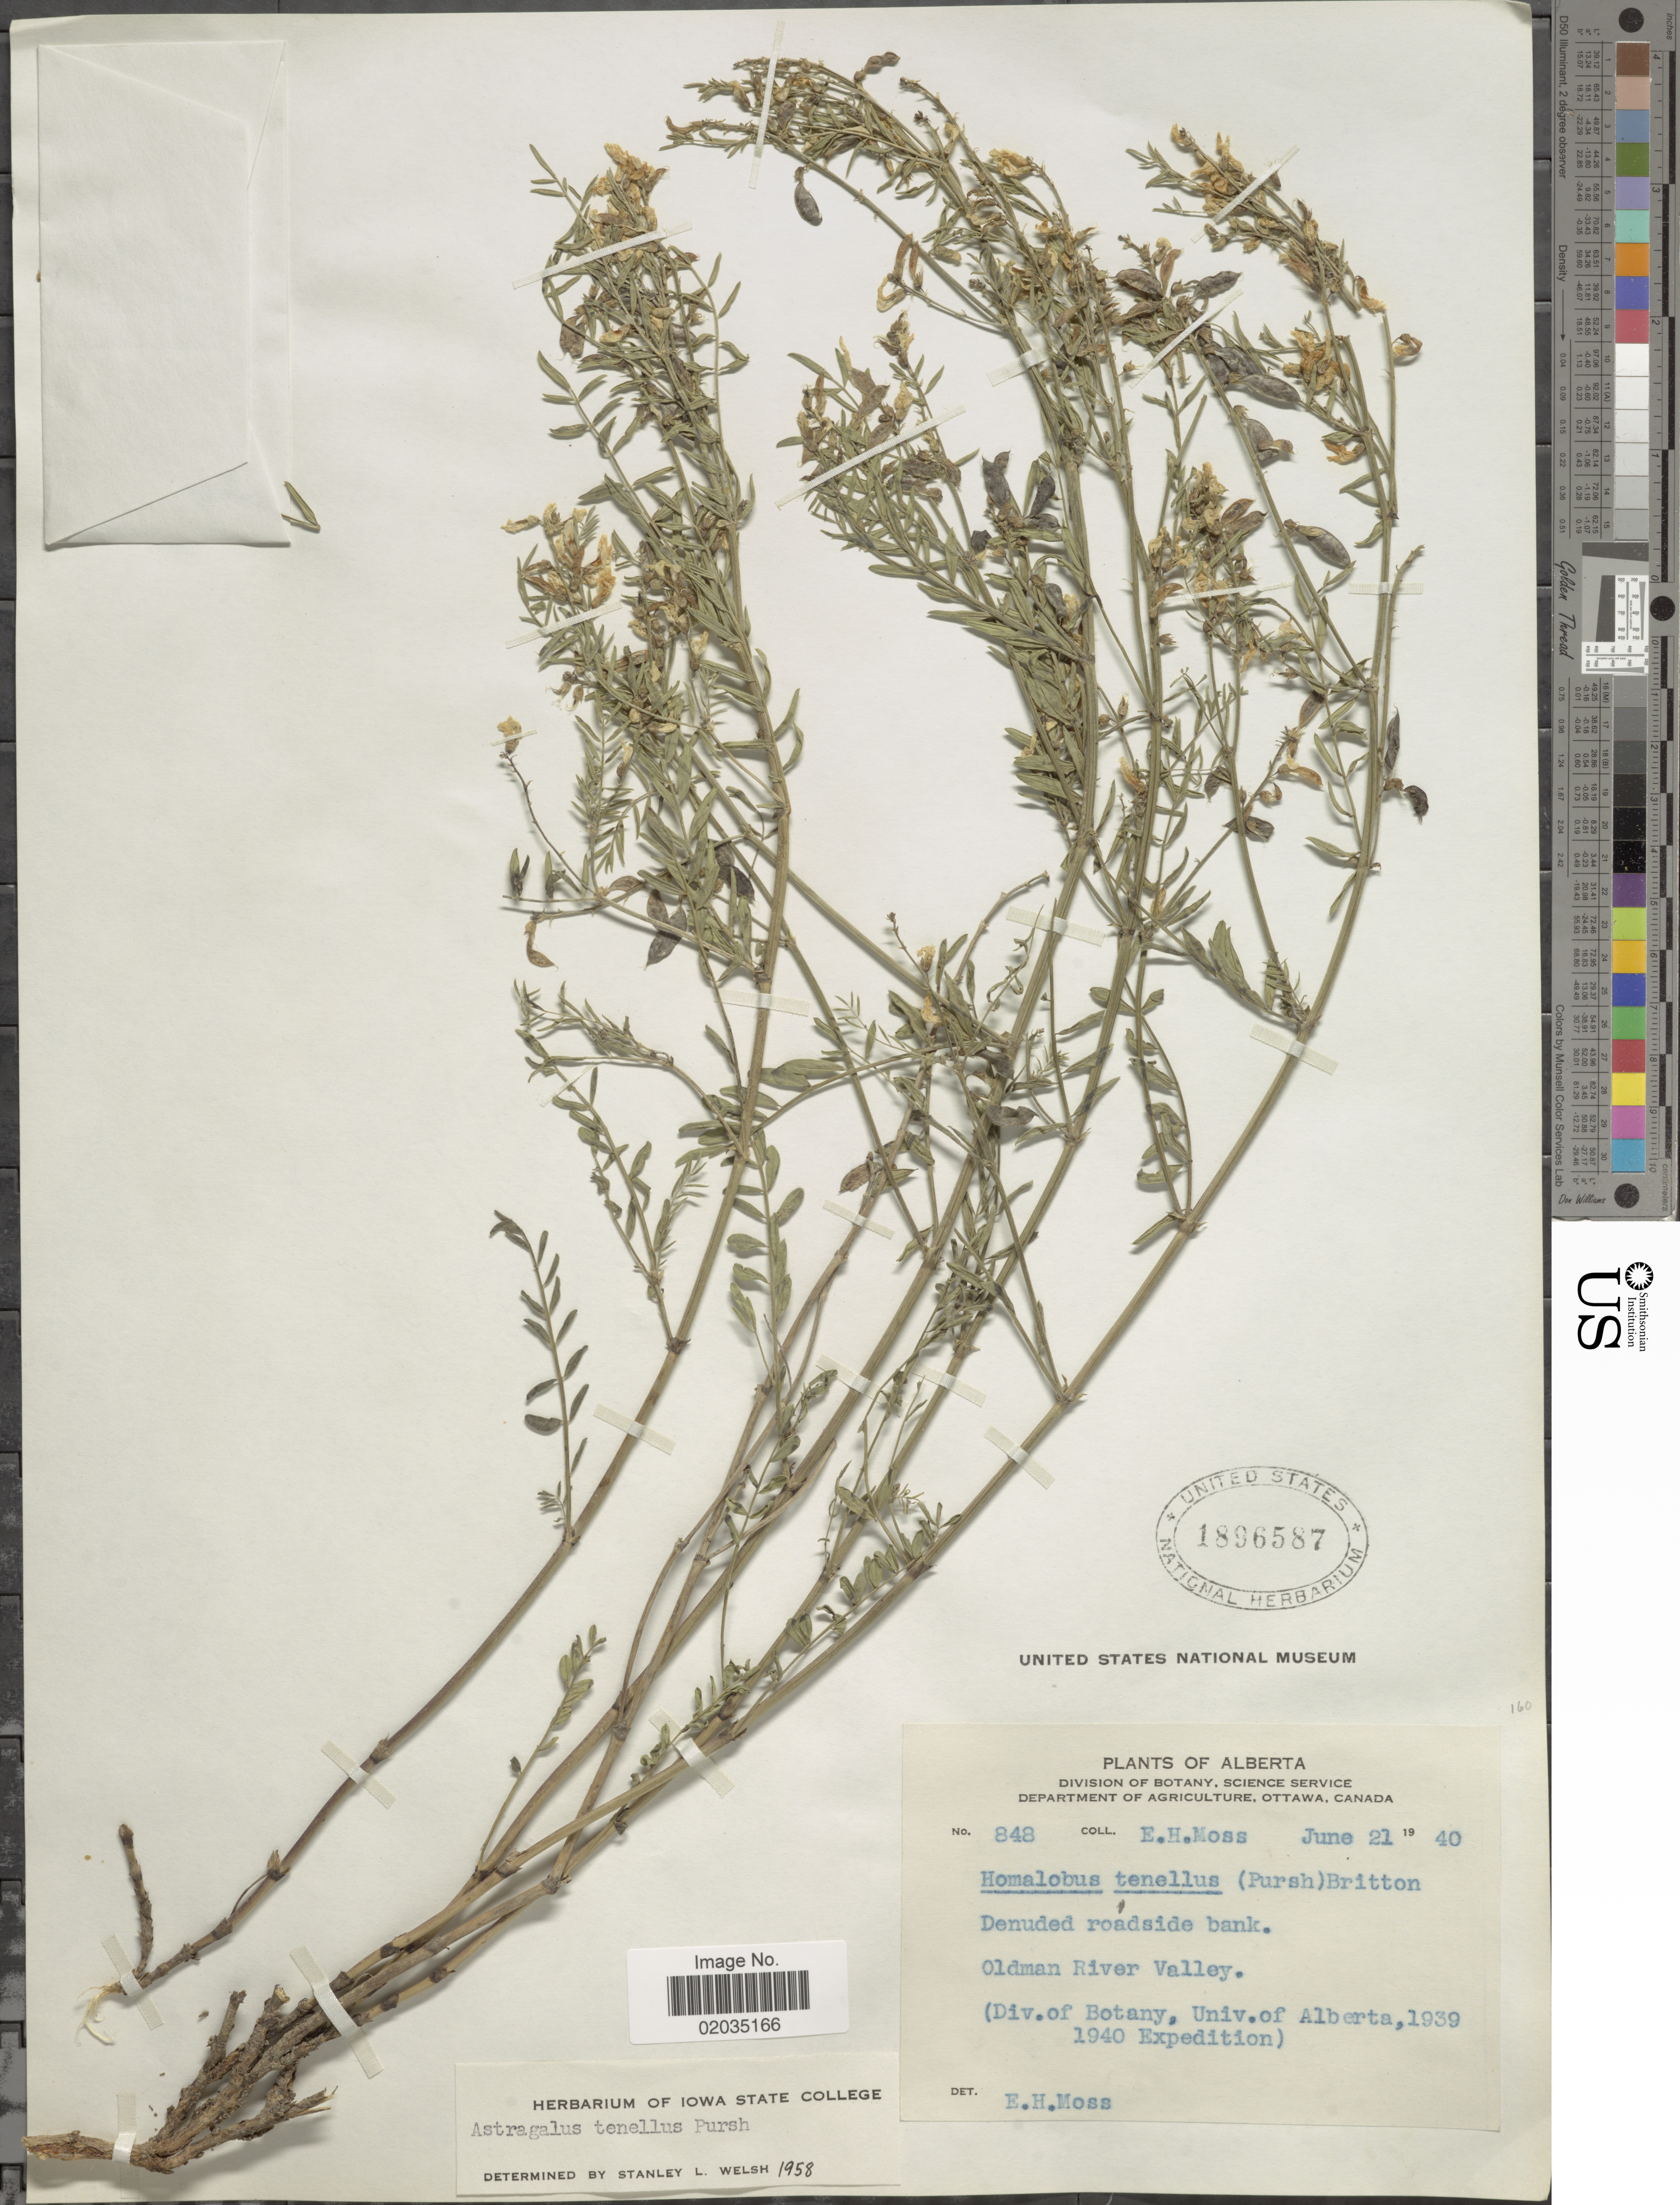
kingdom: Plantae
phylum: Tracheophyta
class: Magnoliopsida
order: Fabales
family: Fabaceae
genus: Astragalus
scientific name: Astragalus tenellus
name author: Pursh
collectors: E. Moss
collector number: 848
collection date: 1940-06-21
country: Canada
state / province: Alberta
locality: Denuded roadside bank. Oldman River Valley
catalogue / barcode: US 1896587